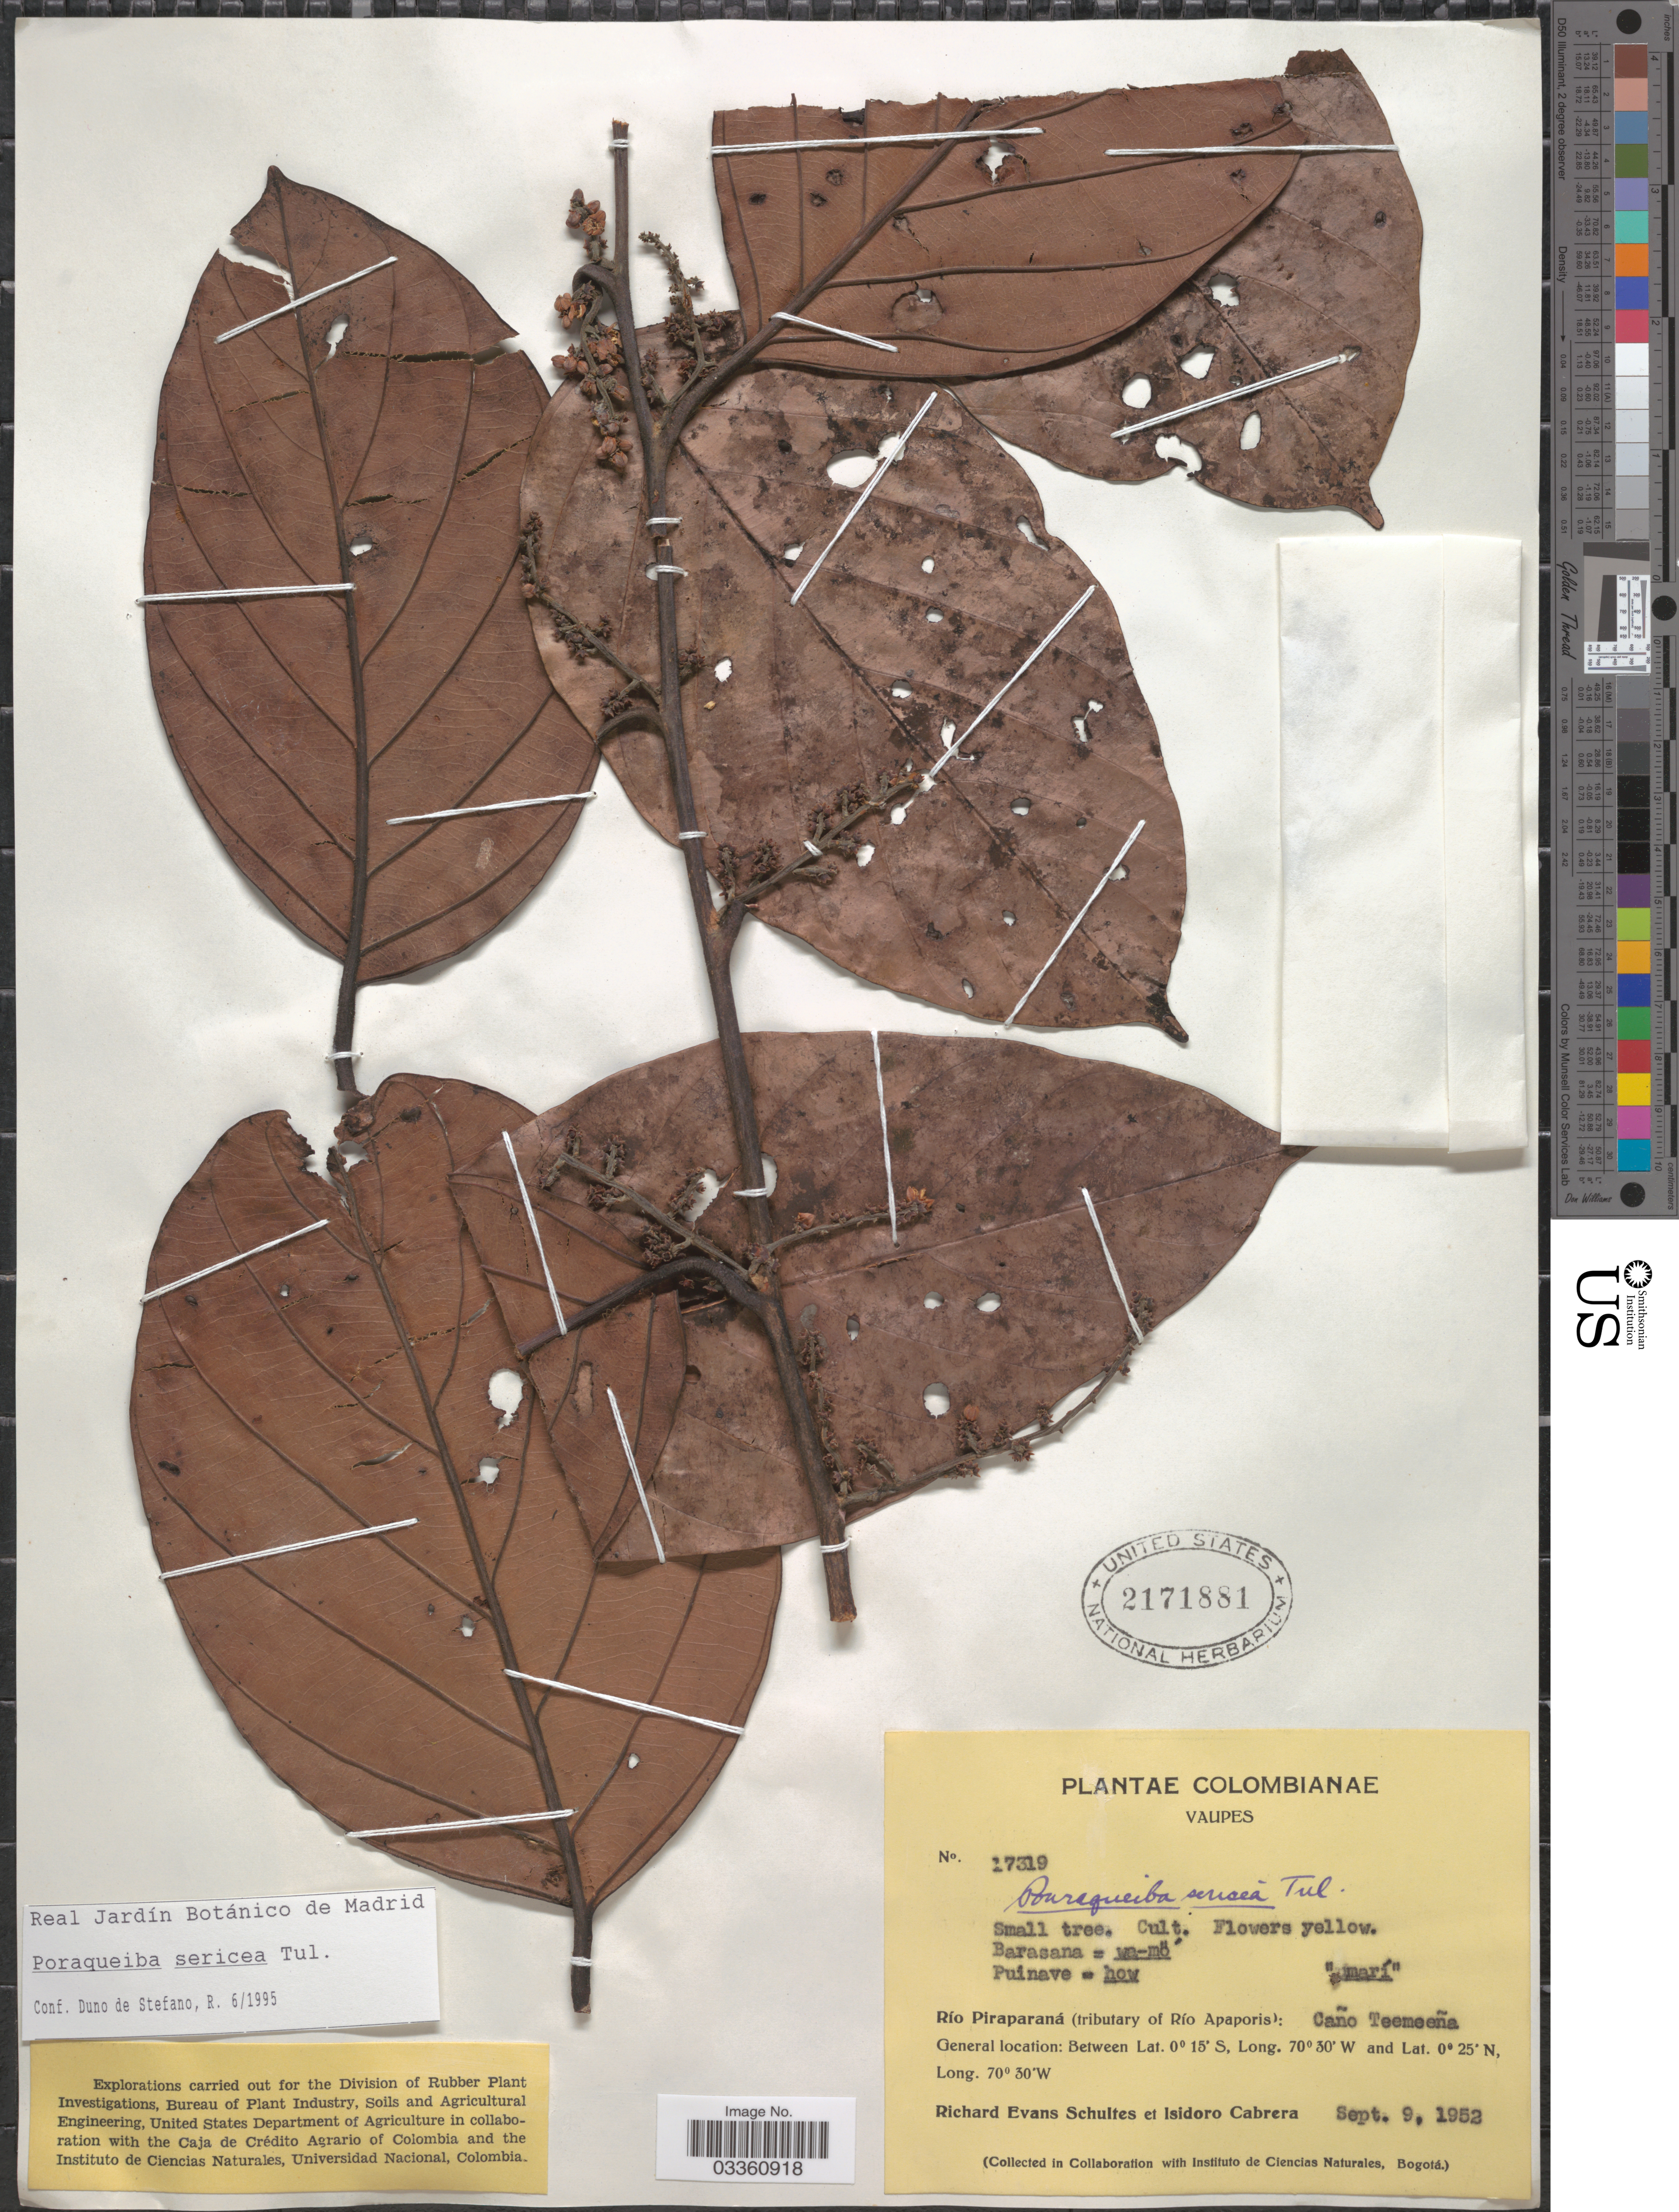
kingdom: Plantae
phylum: Tracheophyta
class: Magnoliopsida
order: Metteniusales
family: Metteniusaceae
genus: Poraqueiba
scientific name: Poraqueiba sericea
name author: Tul.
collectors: R. E. Schultes & I. Cabrera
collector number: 17319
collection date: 1952-09-09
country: Colombia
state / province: Vaupés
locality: Río Piraparaná (tributary of Río Apaporis): Caño Teemeeña.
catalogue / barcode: US 2171881